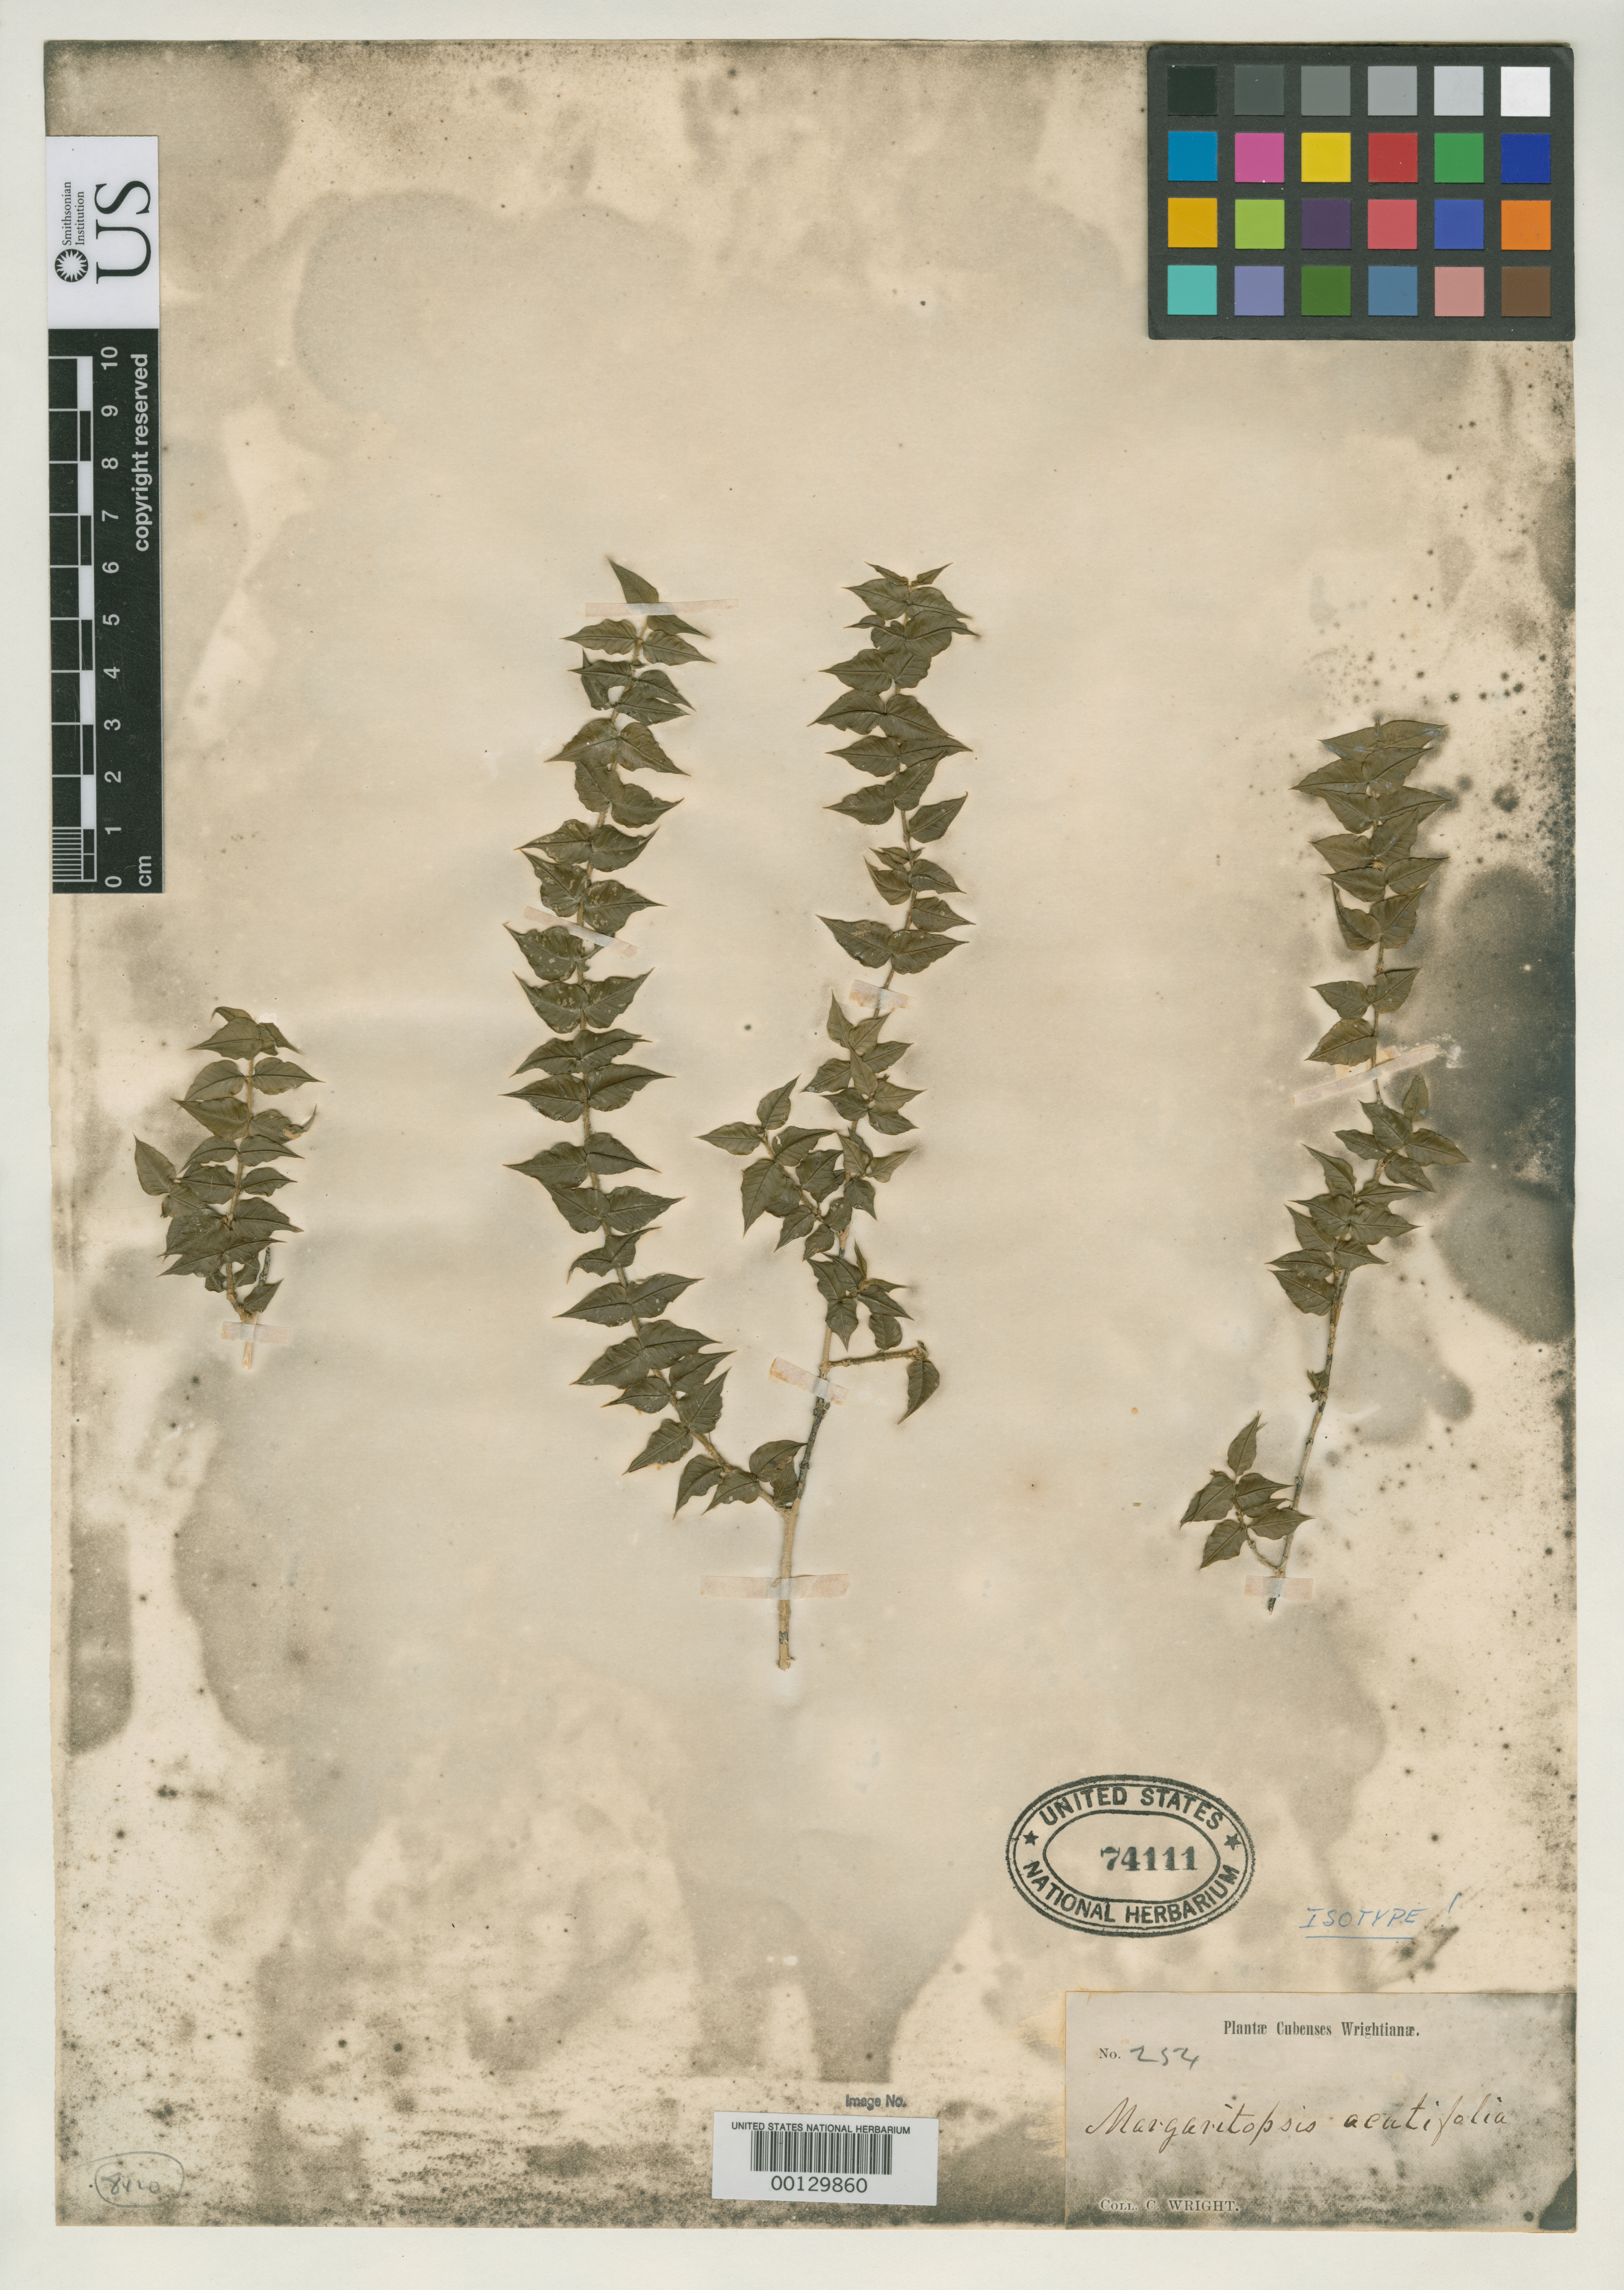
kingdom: Plantae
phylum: Tracheophyta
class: Magnoliopsida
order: Gentianales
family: Rubiaceae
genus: Margaritopsis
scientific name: Margaritopsis acuifolia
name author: C. Wright in Sauvalle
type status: Isotype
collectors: C. Wright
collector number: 254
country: Cuba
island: Greater Antilles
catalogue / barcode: US 74111